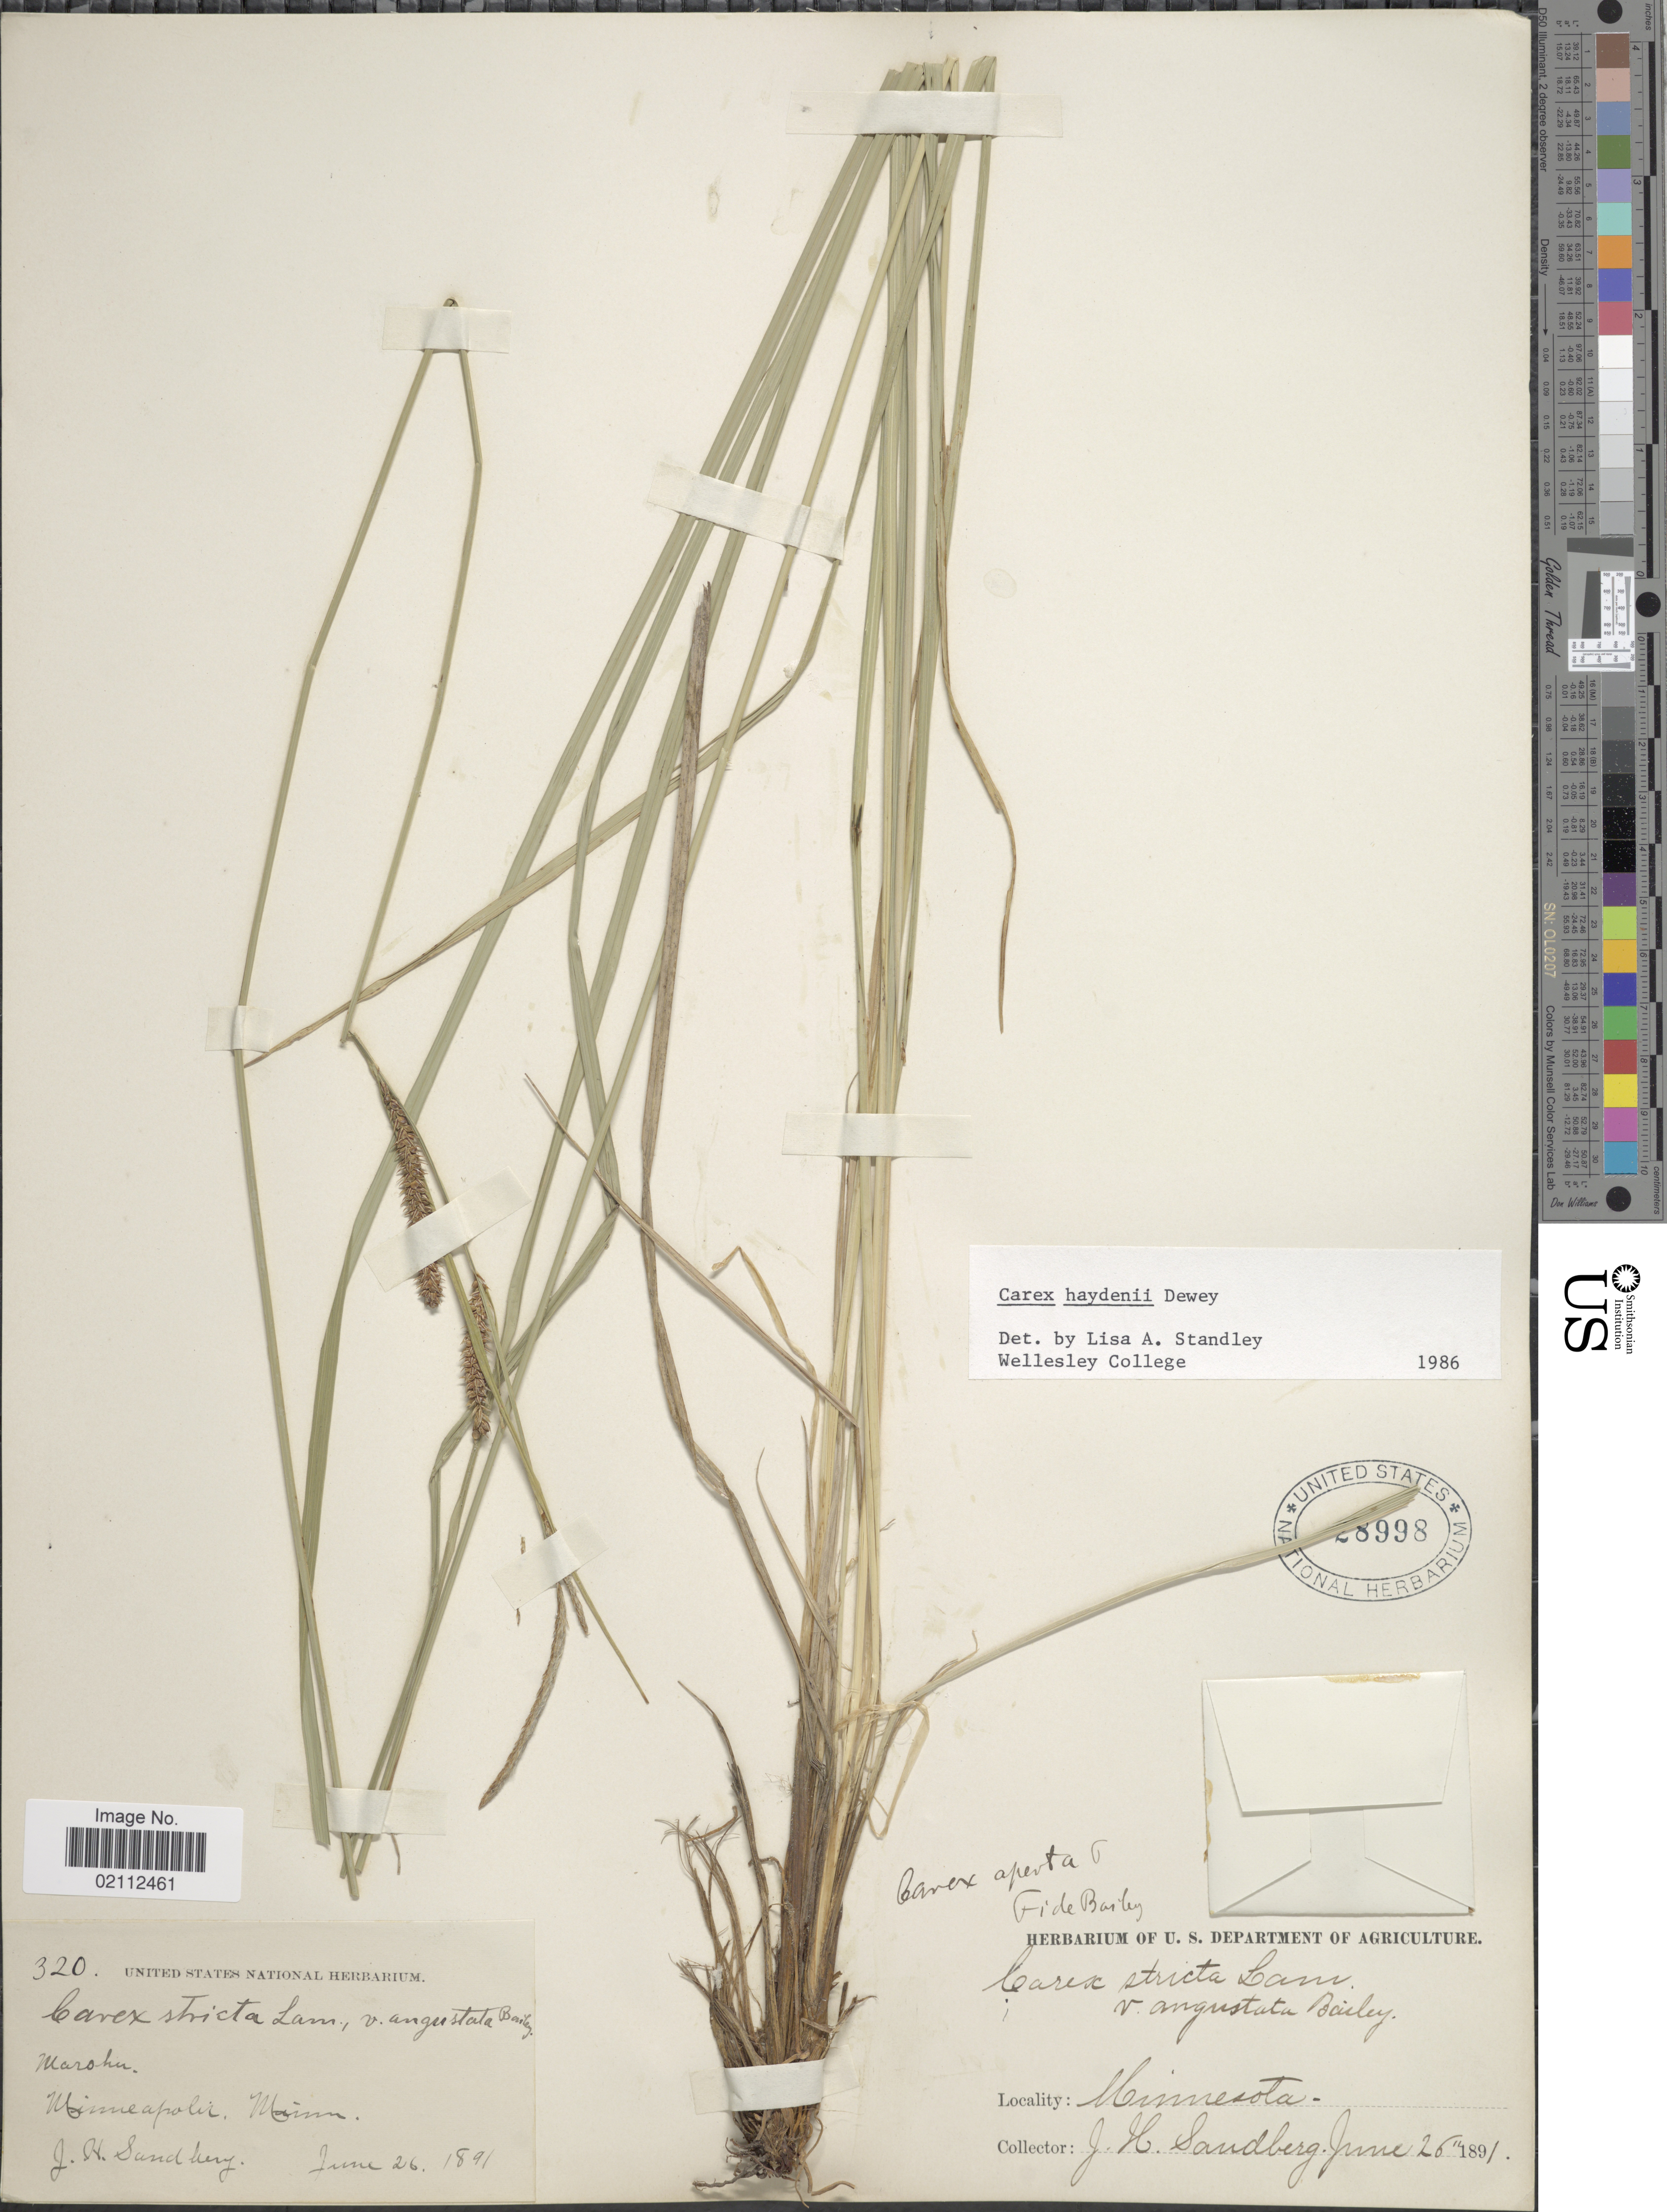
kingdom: Plantae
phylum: Tracheophyta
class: Liliopsida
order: Poales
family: Cyperaceae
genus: Carex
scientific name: Carex haydenii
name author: Dewey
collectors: J. H. Sandberg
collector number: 320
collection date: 1891-06-26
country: United States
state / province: Minnesota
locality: Marshes, Minneapolis.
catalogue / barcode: US 28998